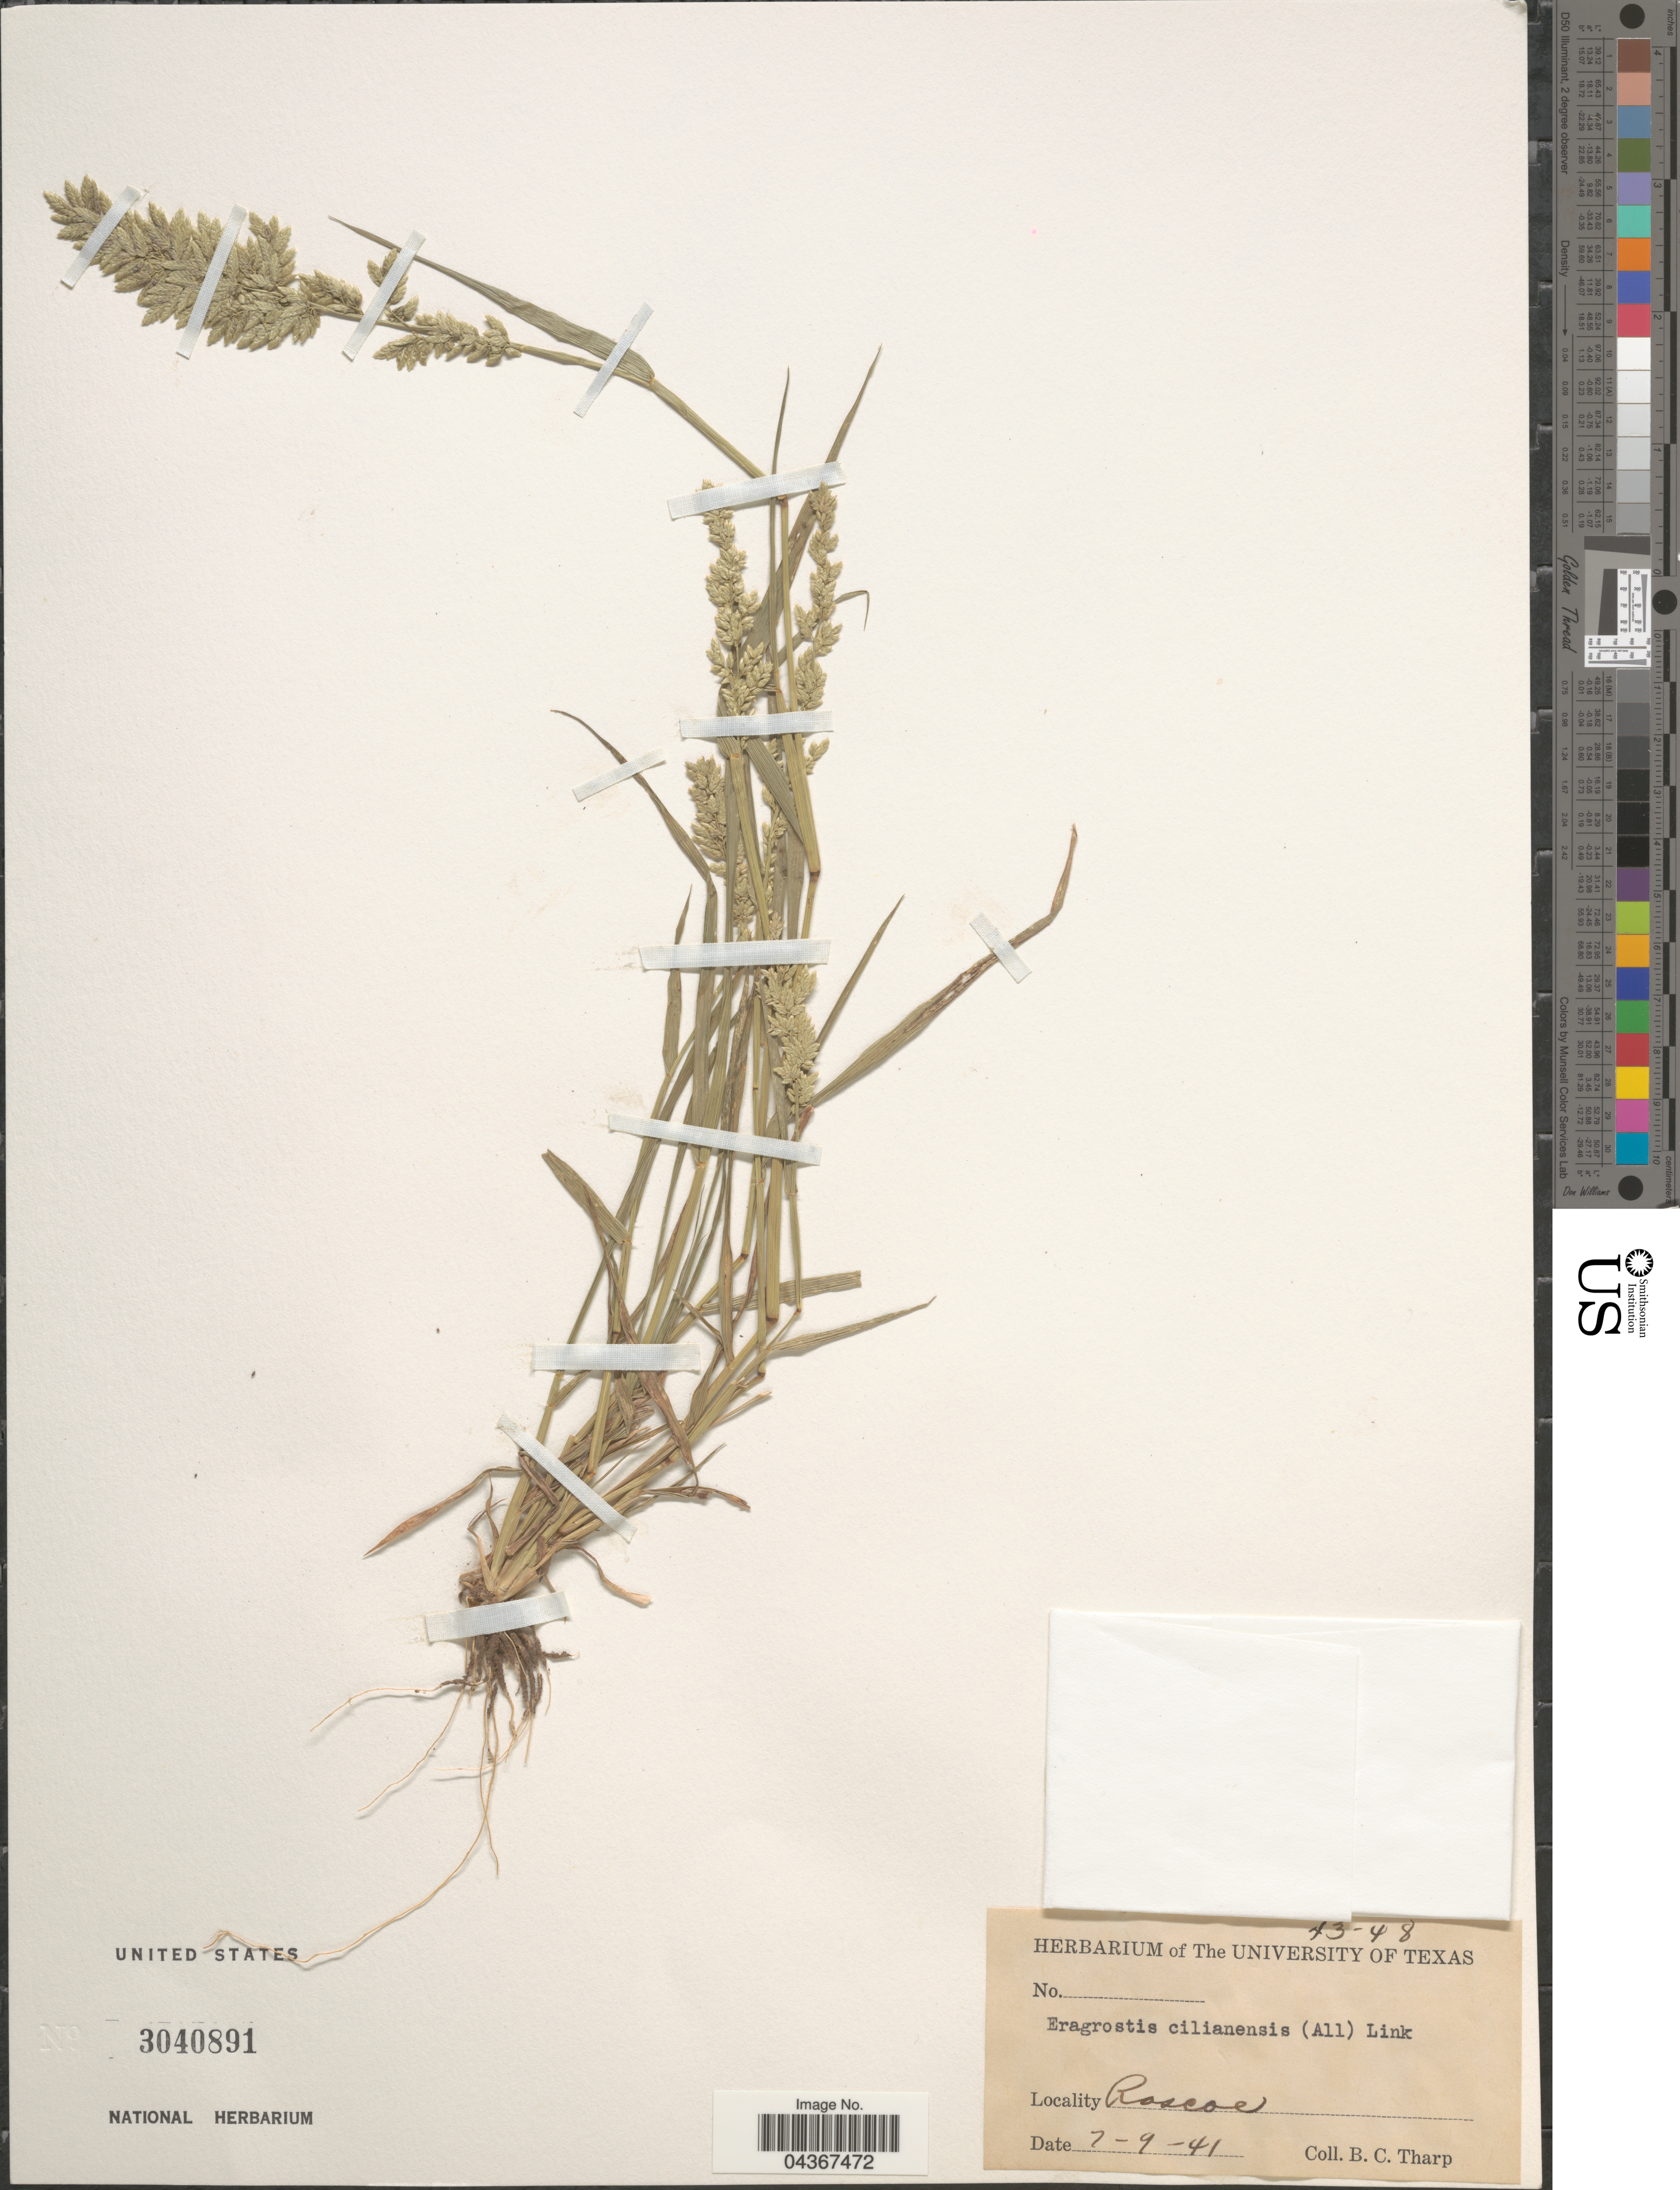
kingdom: Plantae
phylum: Tracheophyta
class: Liliopsida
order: Poales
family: Poaceae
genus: Eragrostis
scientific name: Eragrostis cilianensis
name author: (Bellardi) Vignolo ex Janch.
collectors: B. C. Tharp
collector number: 43-48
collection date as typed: Transcribed d/m/y: 9/7/41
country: United States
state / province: Texas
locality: Roscoe.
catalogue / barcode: US 3040891